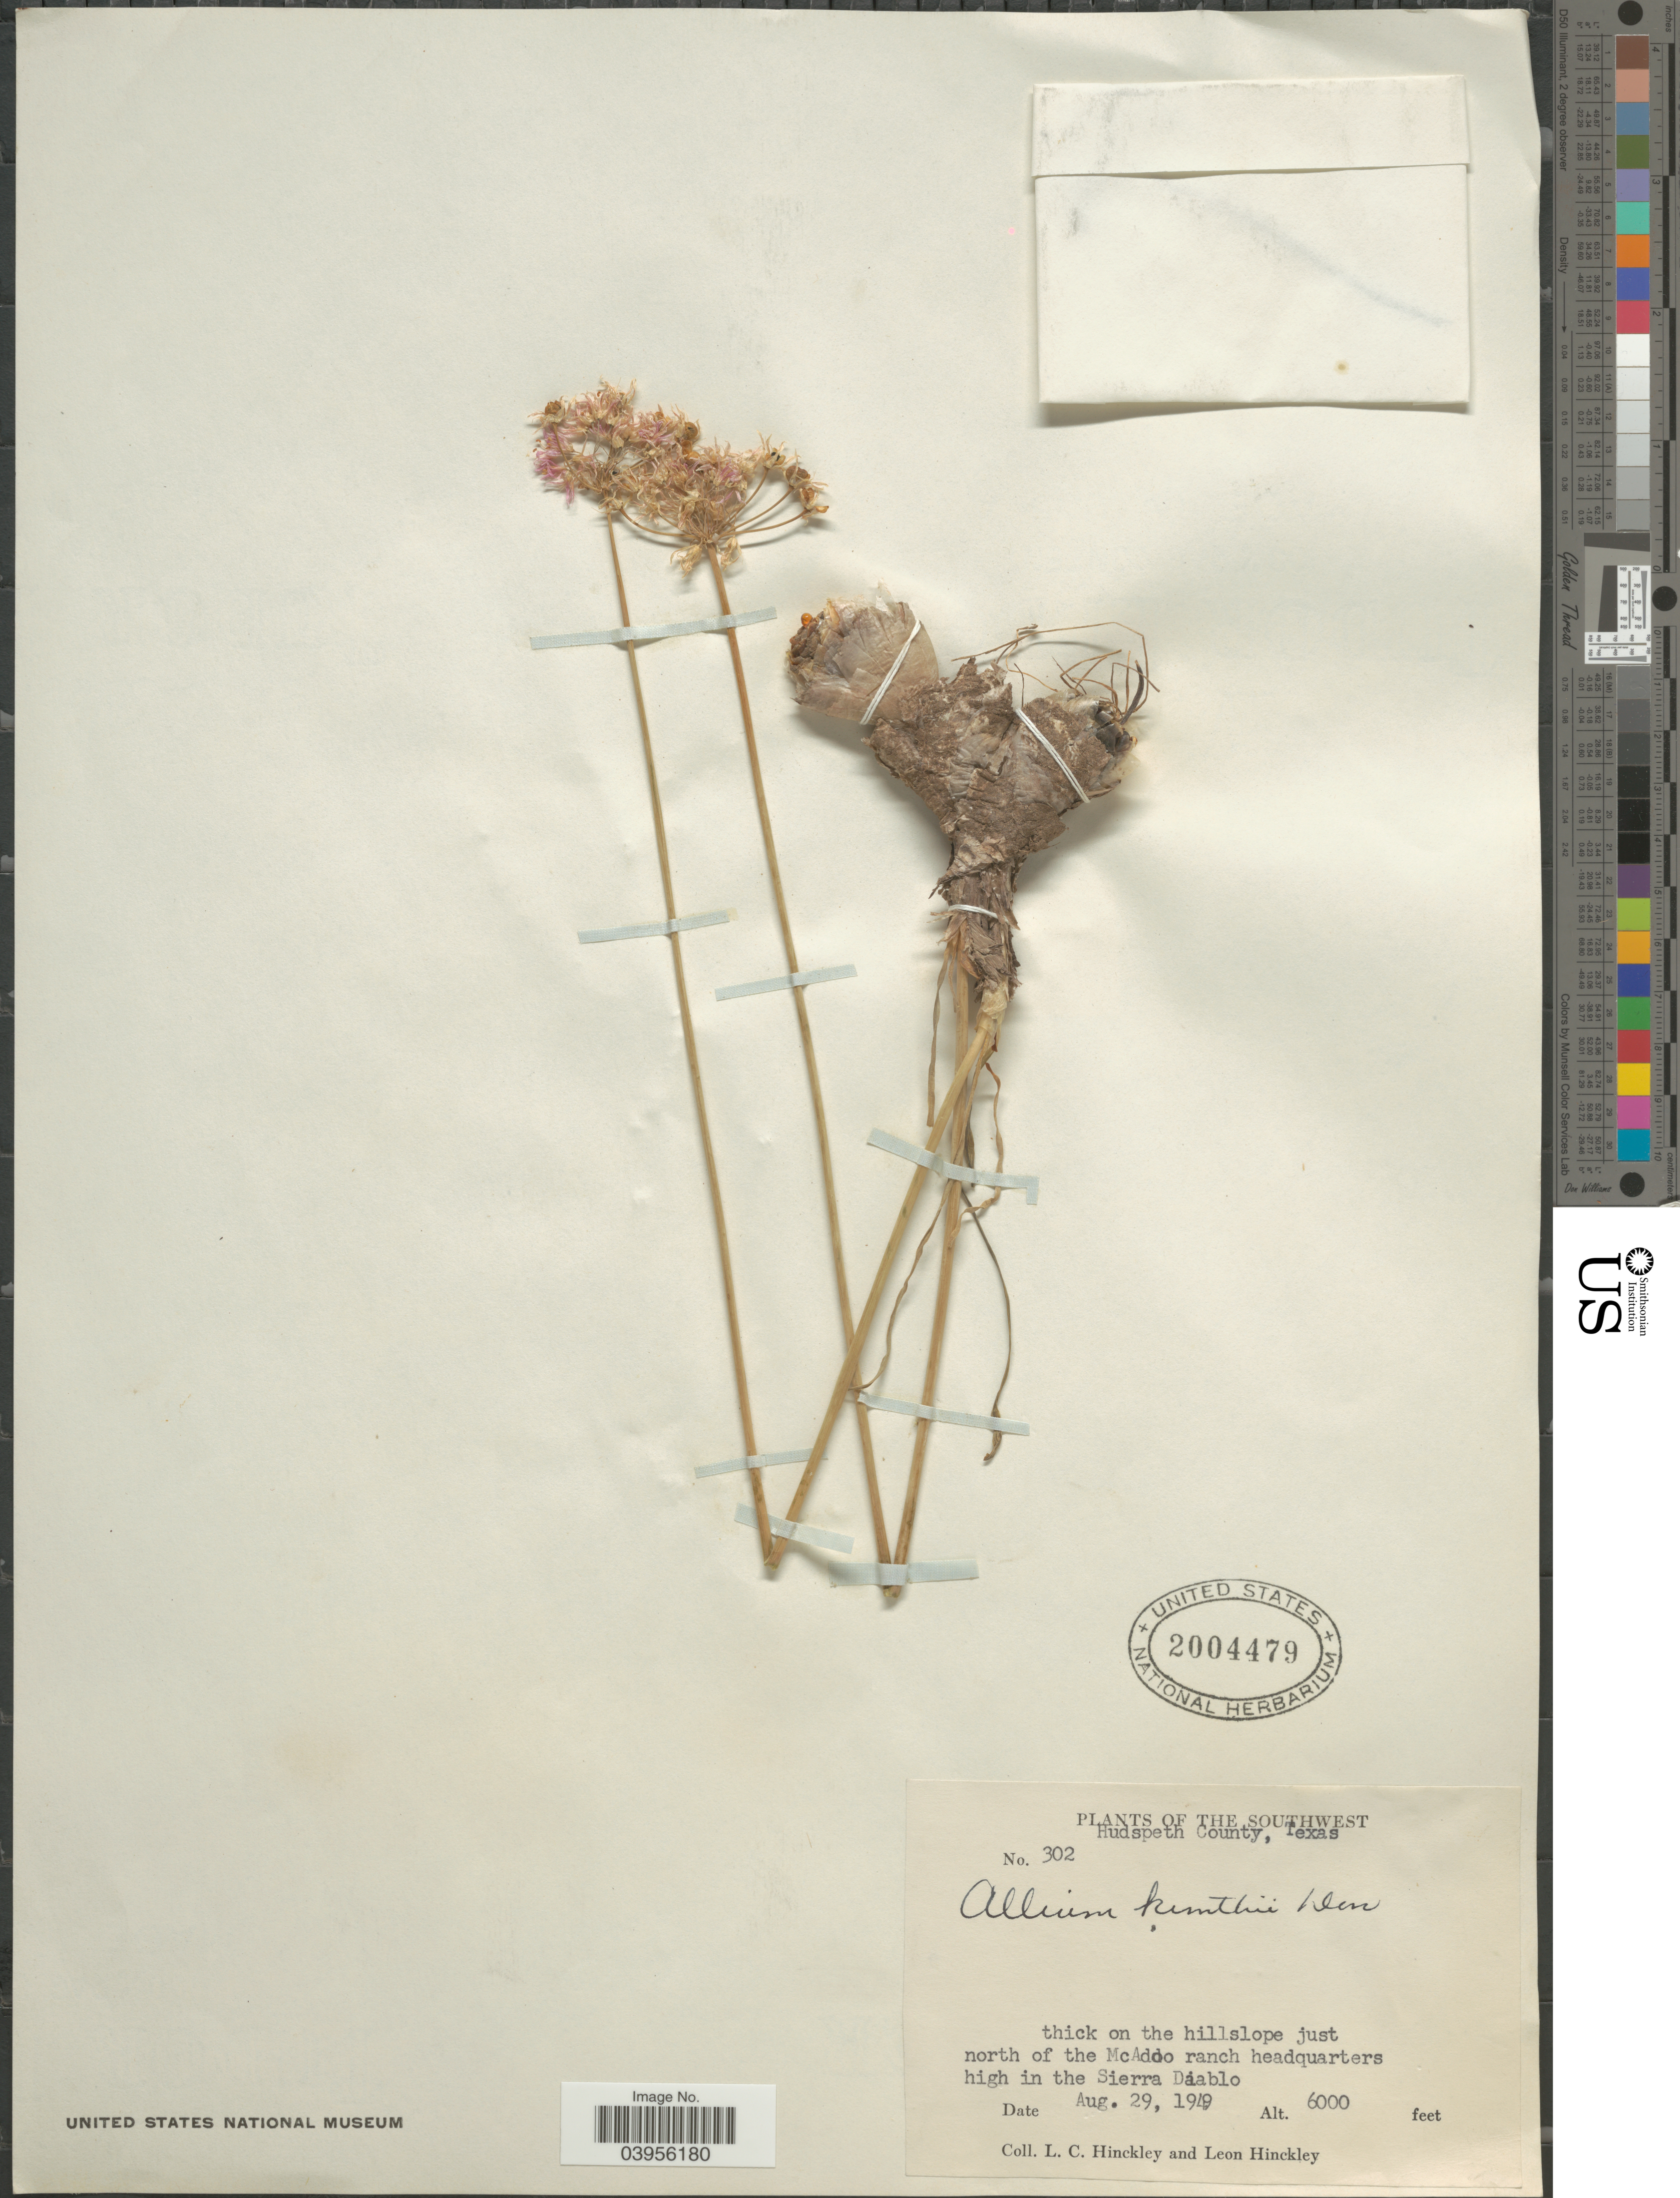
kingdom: Plantae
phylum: Tracheophyta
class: Liliopsida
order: Asparagales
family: Amaryllidaceae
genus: Allium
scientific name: Allium kunthii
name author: G. Don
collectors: L. Hinckley & L. Hinckley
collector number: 302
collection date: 1949-08-29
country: United States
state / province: Texas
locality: The Southwest. Hudspeth County. Thick on the hillslope just north of the McAddo ranch headquarters high in the Sierra Diablo.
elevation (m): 1829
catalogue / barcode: US 2004479